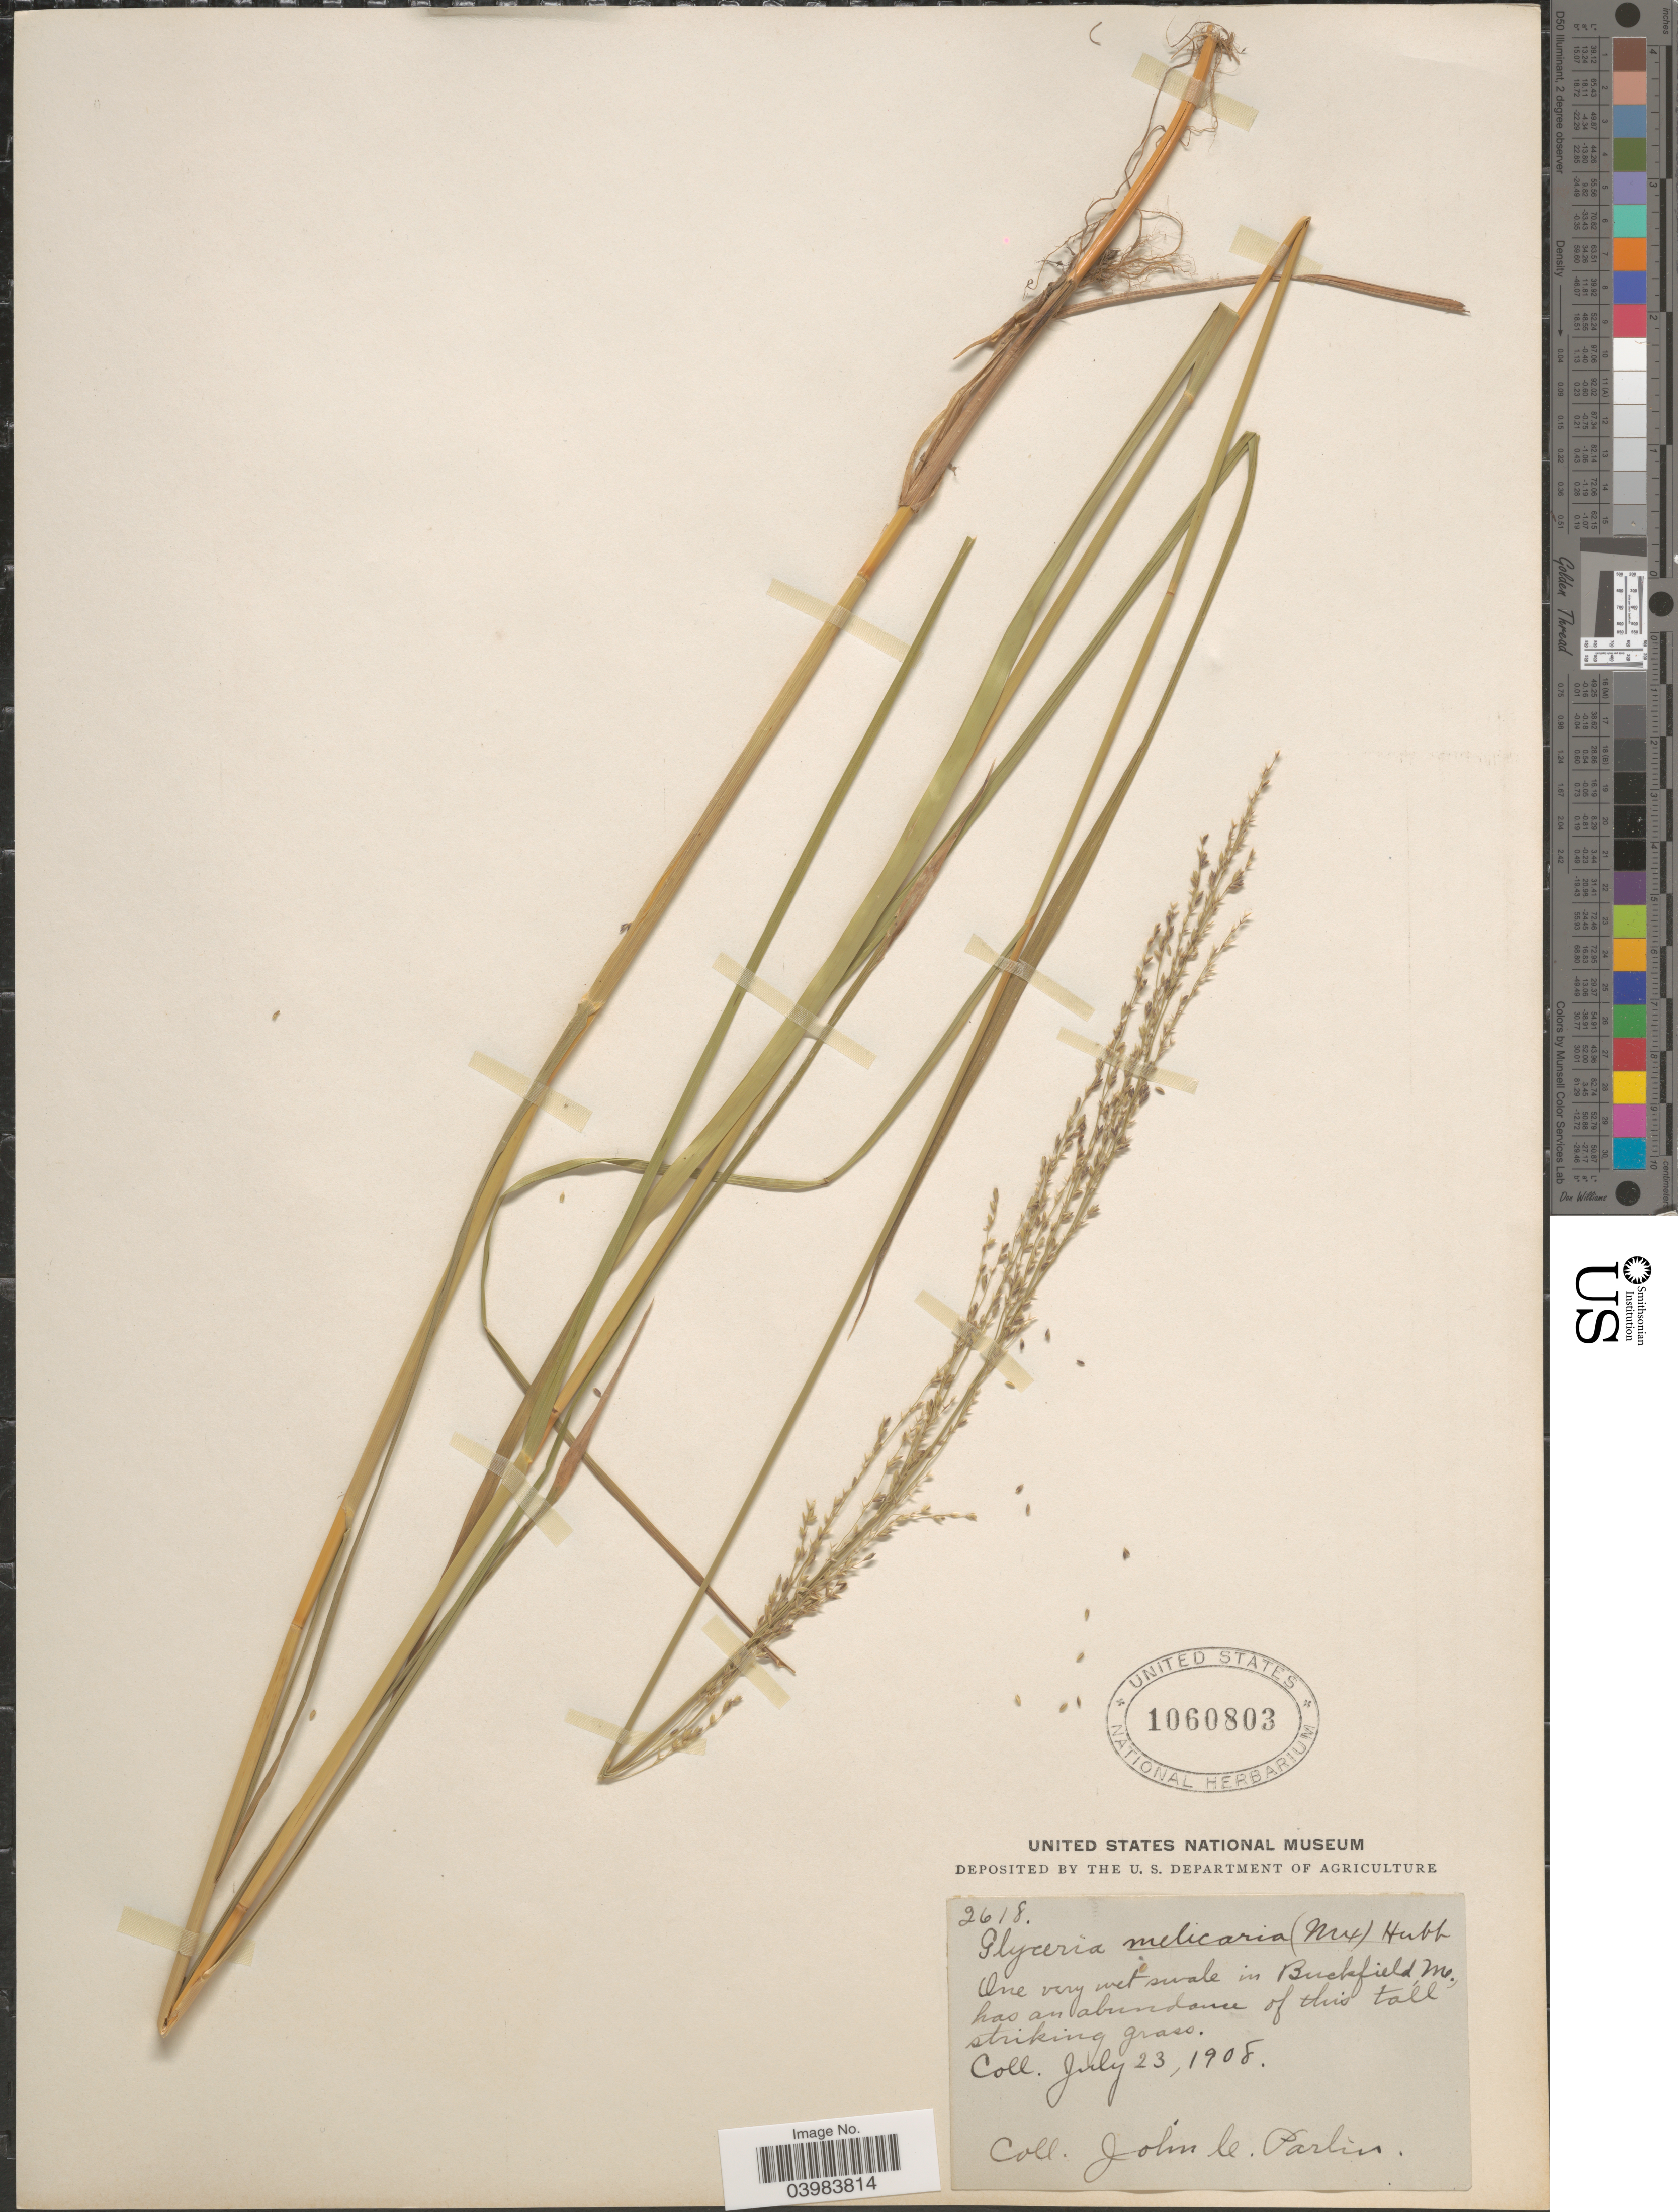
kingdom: Plantae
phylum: Tracheophyta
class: Liliopsida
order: Poales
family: Poaceae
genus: Glyceria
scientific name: Glyceria melicaria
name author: (Michx.) F.T. Hubb.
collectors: J. Parlin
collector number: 2618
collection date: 1908-07-23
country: United States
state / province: Maine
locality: In Buckfield.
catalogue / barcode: US 1060803